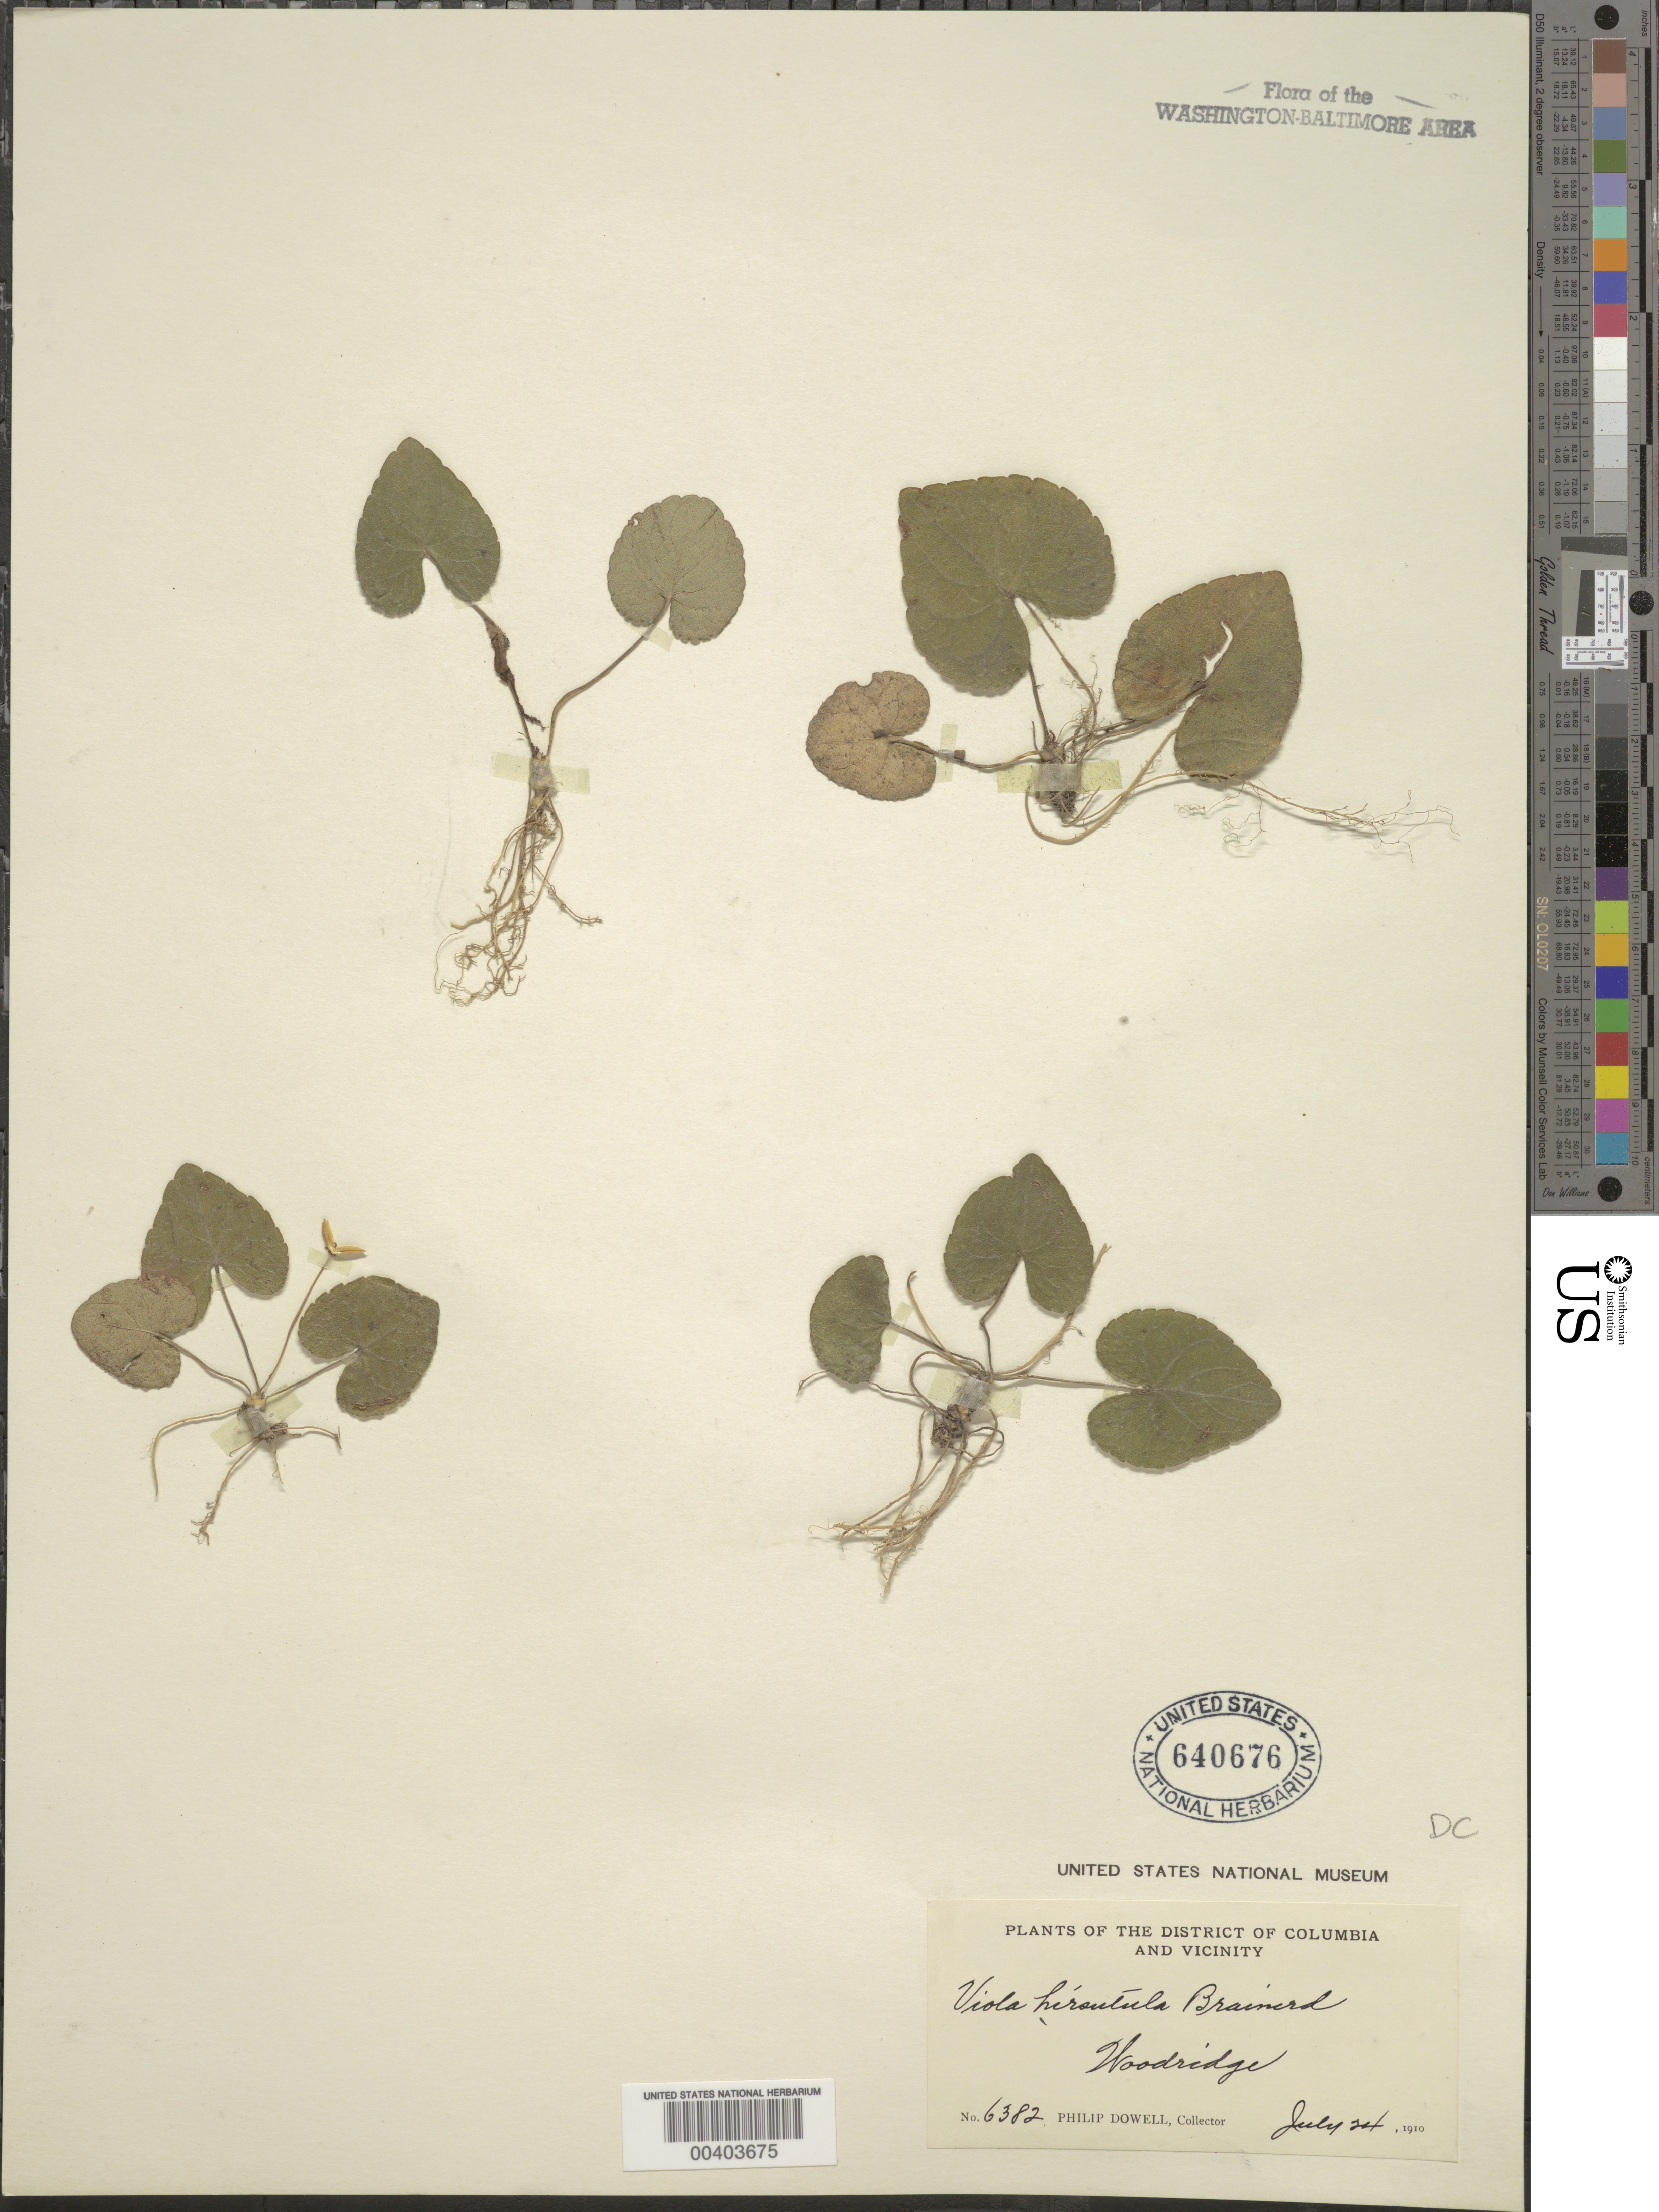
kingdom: Plantae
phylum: Tracheophyta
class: Magnoliopsida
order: Malpighiales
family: Violaceae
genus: Viola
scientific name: Viola hirsutula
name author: Brainerd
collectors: P. Dowell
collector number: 6382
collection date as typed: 24 Jul 1910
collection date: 1910-07-24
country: United States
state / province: District of Columbia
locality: Woodridge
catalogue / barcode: US 640676